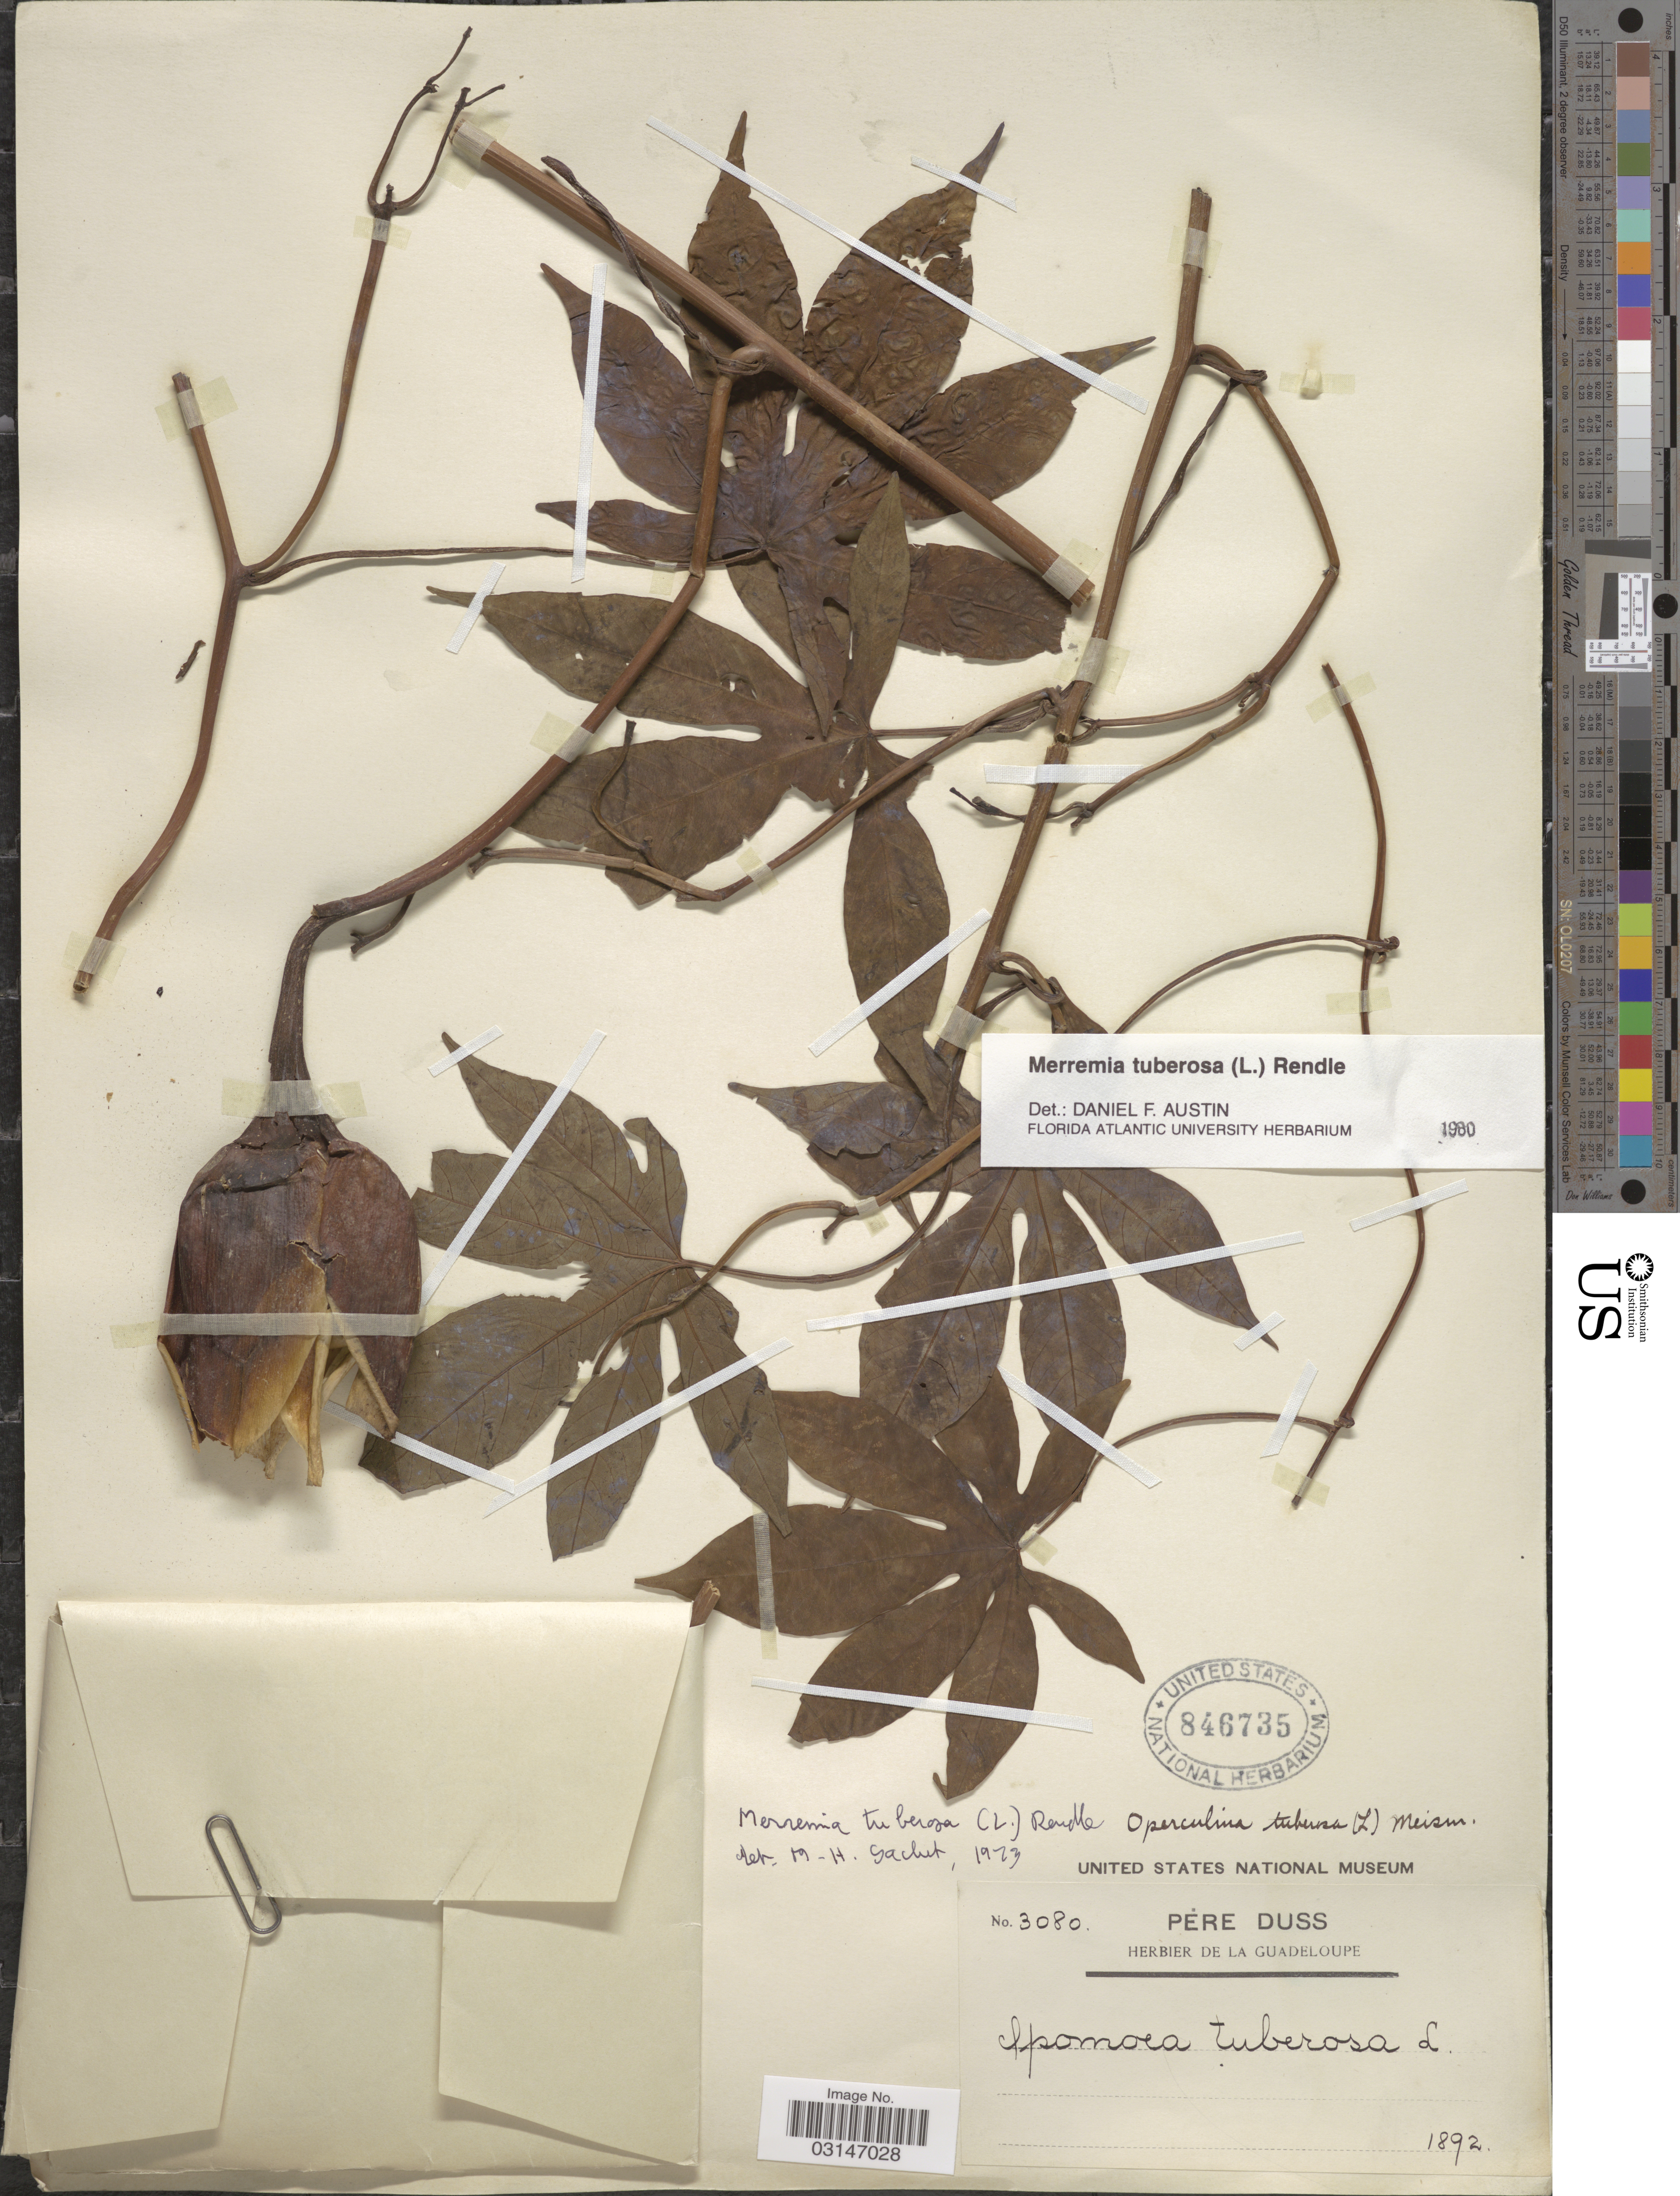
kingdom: Plantae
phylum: Tracheophyta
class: Magnoliopsida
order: Solanales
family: Convolvulaceae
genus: Distimake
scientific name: Distimake tuberosus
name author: (L.) A. R. Simões & Staples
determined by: Strong, Mark T., (BOT), Smithsonian Institution - National Museum of Natural History (UNITED STATES)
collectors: Père Duss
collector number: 3080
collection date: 1892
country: Guadeloupe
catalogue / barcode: US 846735